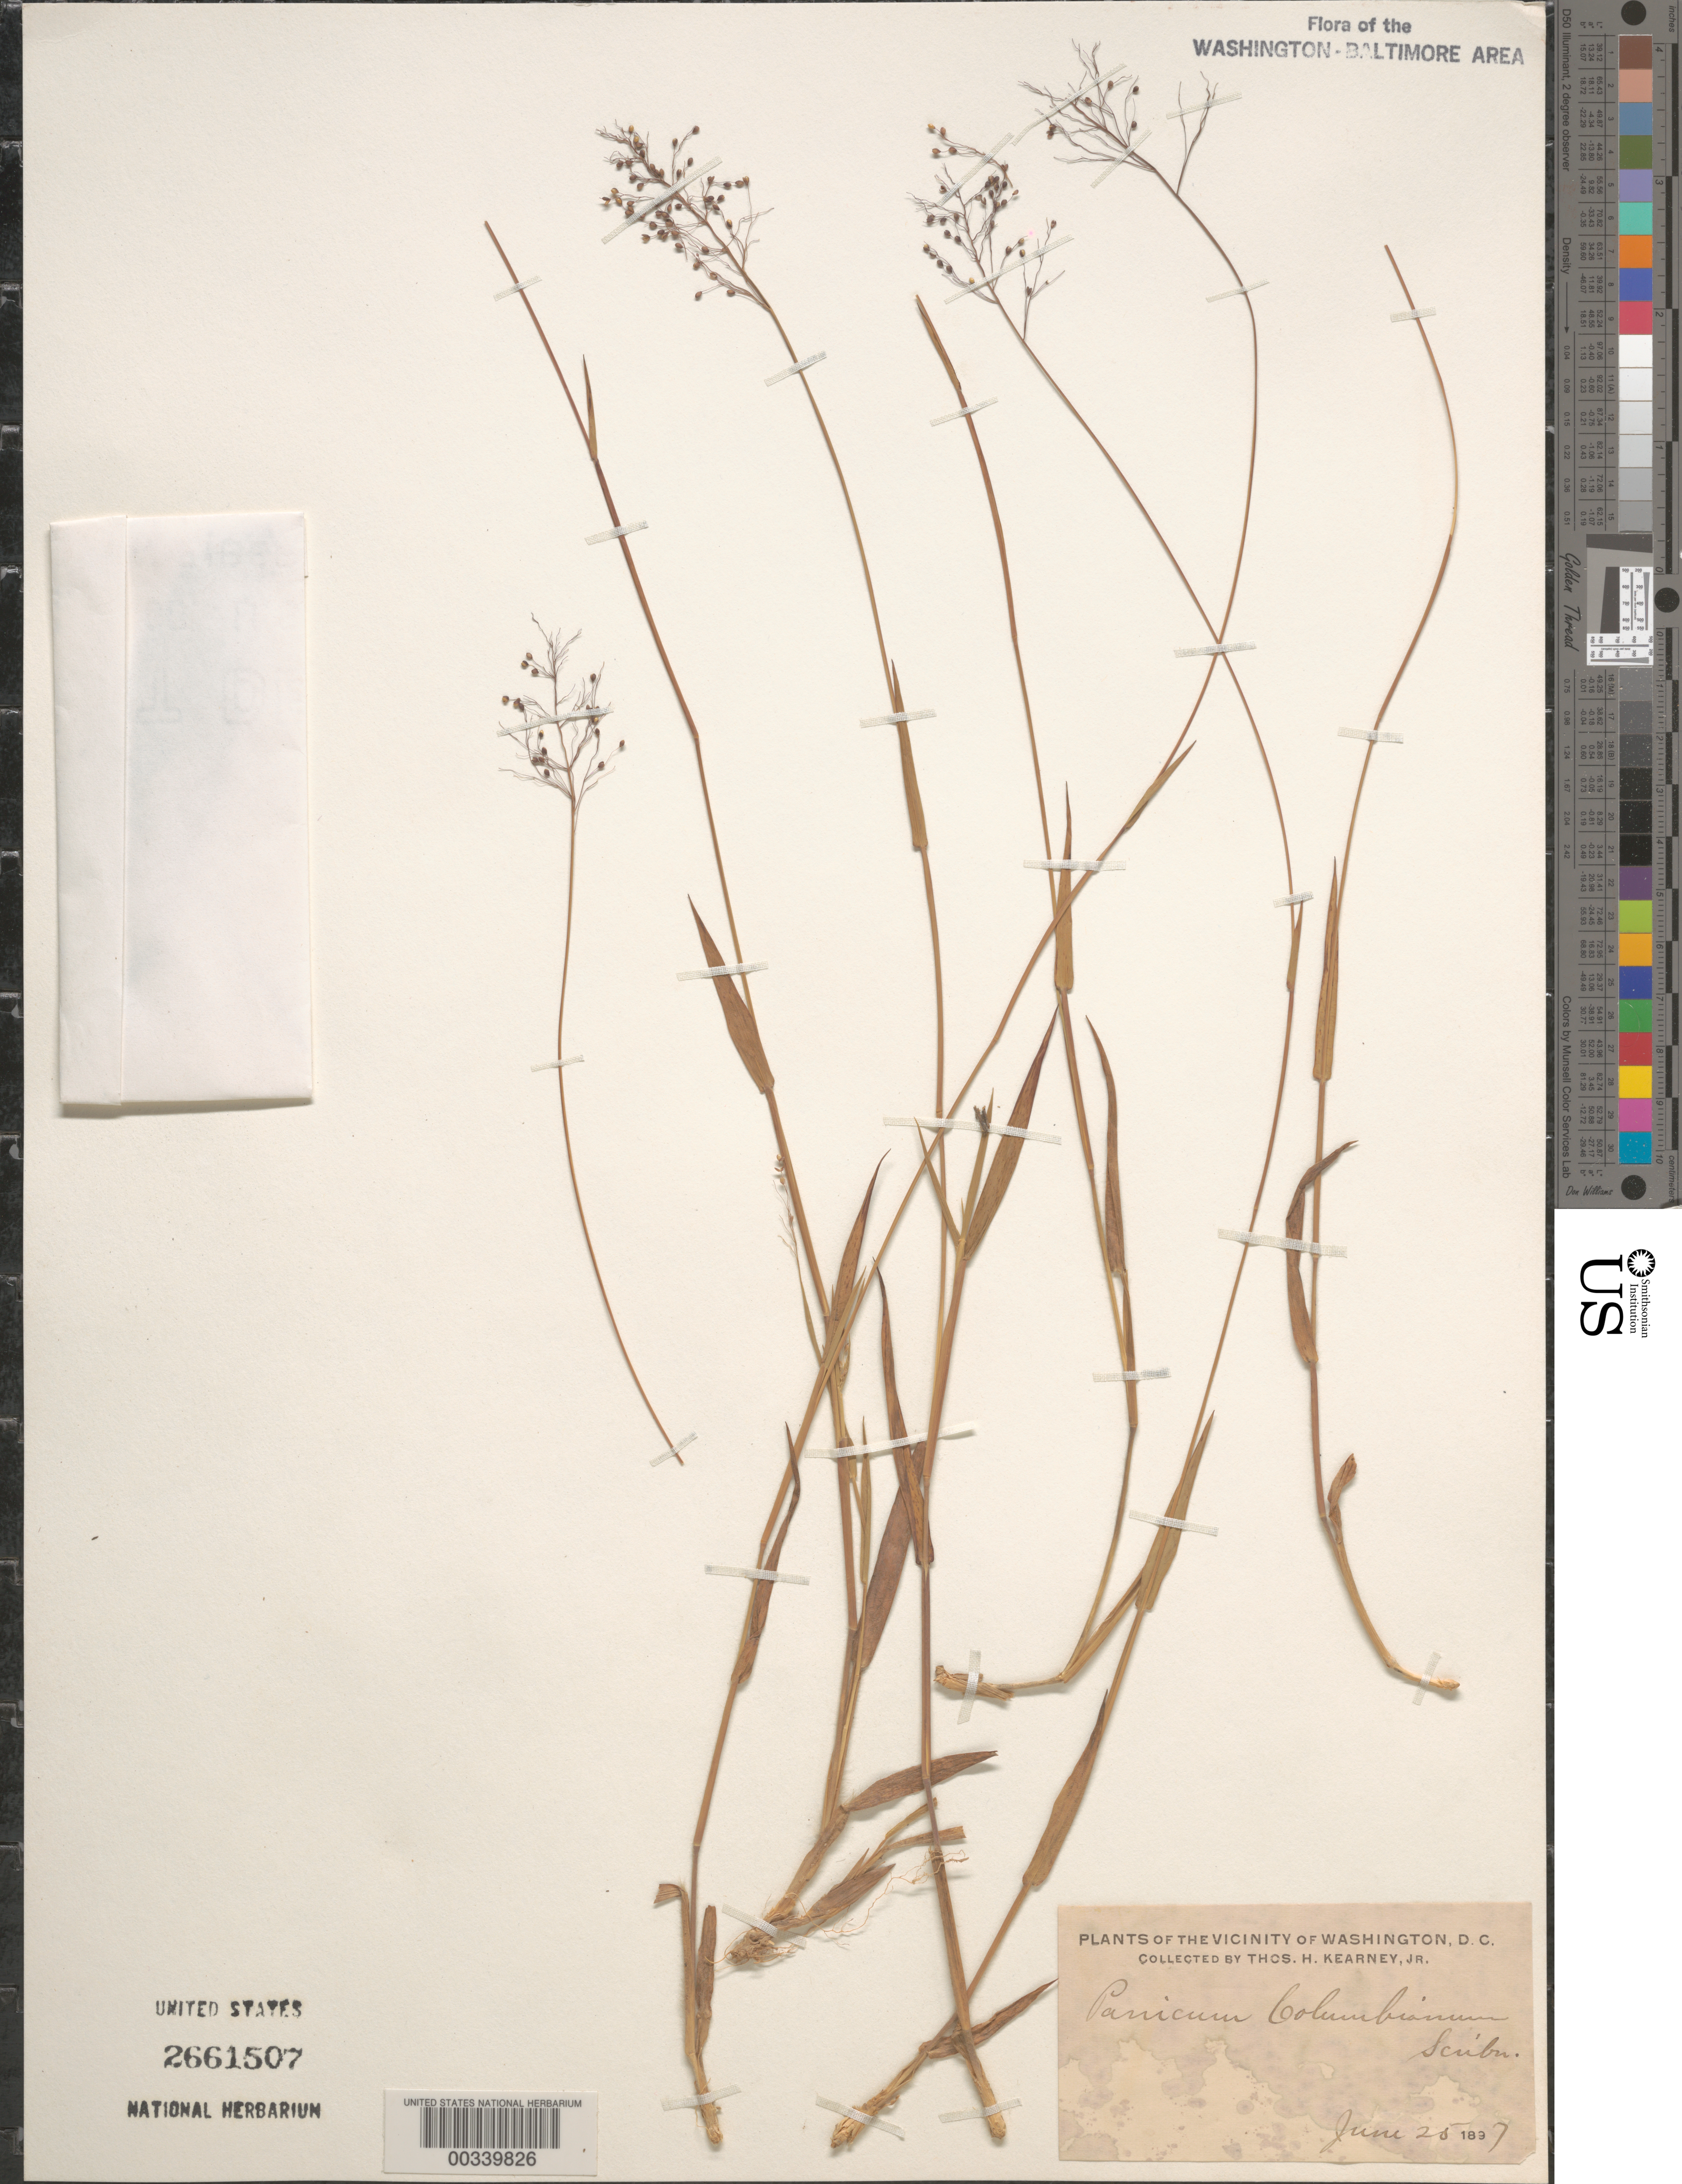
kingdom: Plantae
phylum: Tracheophyta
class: Liliopsida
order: Poales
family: Poaceae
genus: Dichanthelium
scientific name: Dichanthelium sabulorum var. thinium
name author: (Hitchc. & Chase) Gould & C.A. Clark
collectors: T. H. Kearney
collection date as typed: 25 Jun 1897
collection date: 1897-06-25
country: United States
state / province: District of Columbia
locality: Washington, DC and vicinity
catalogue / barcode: US 2661507